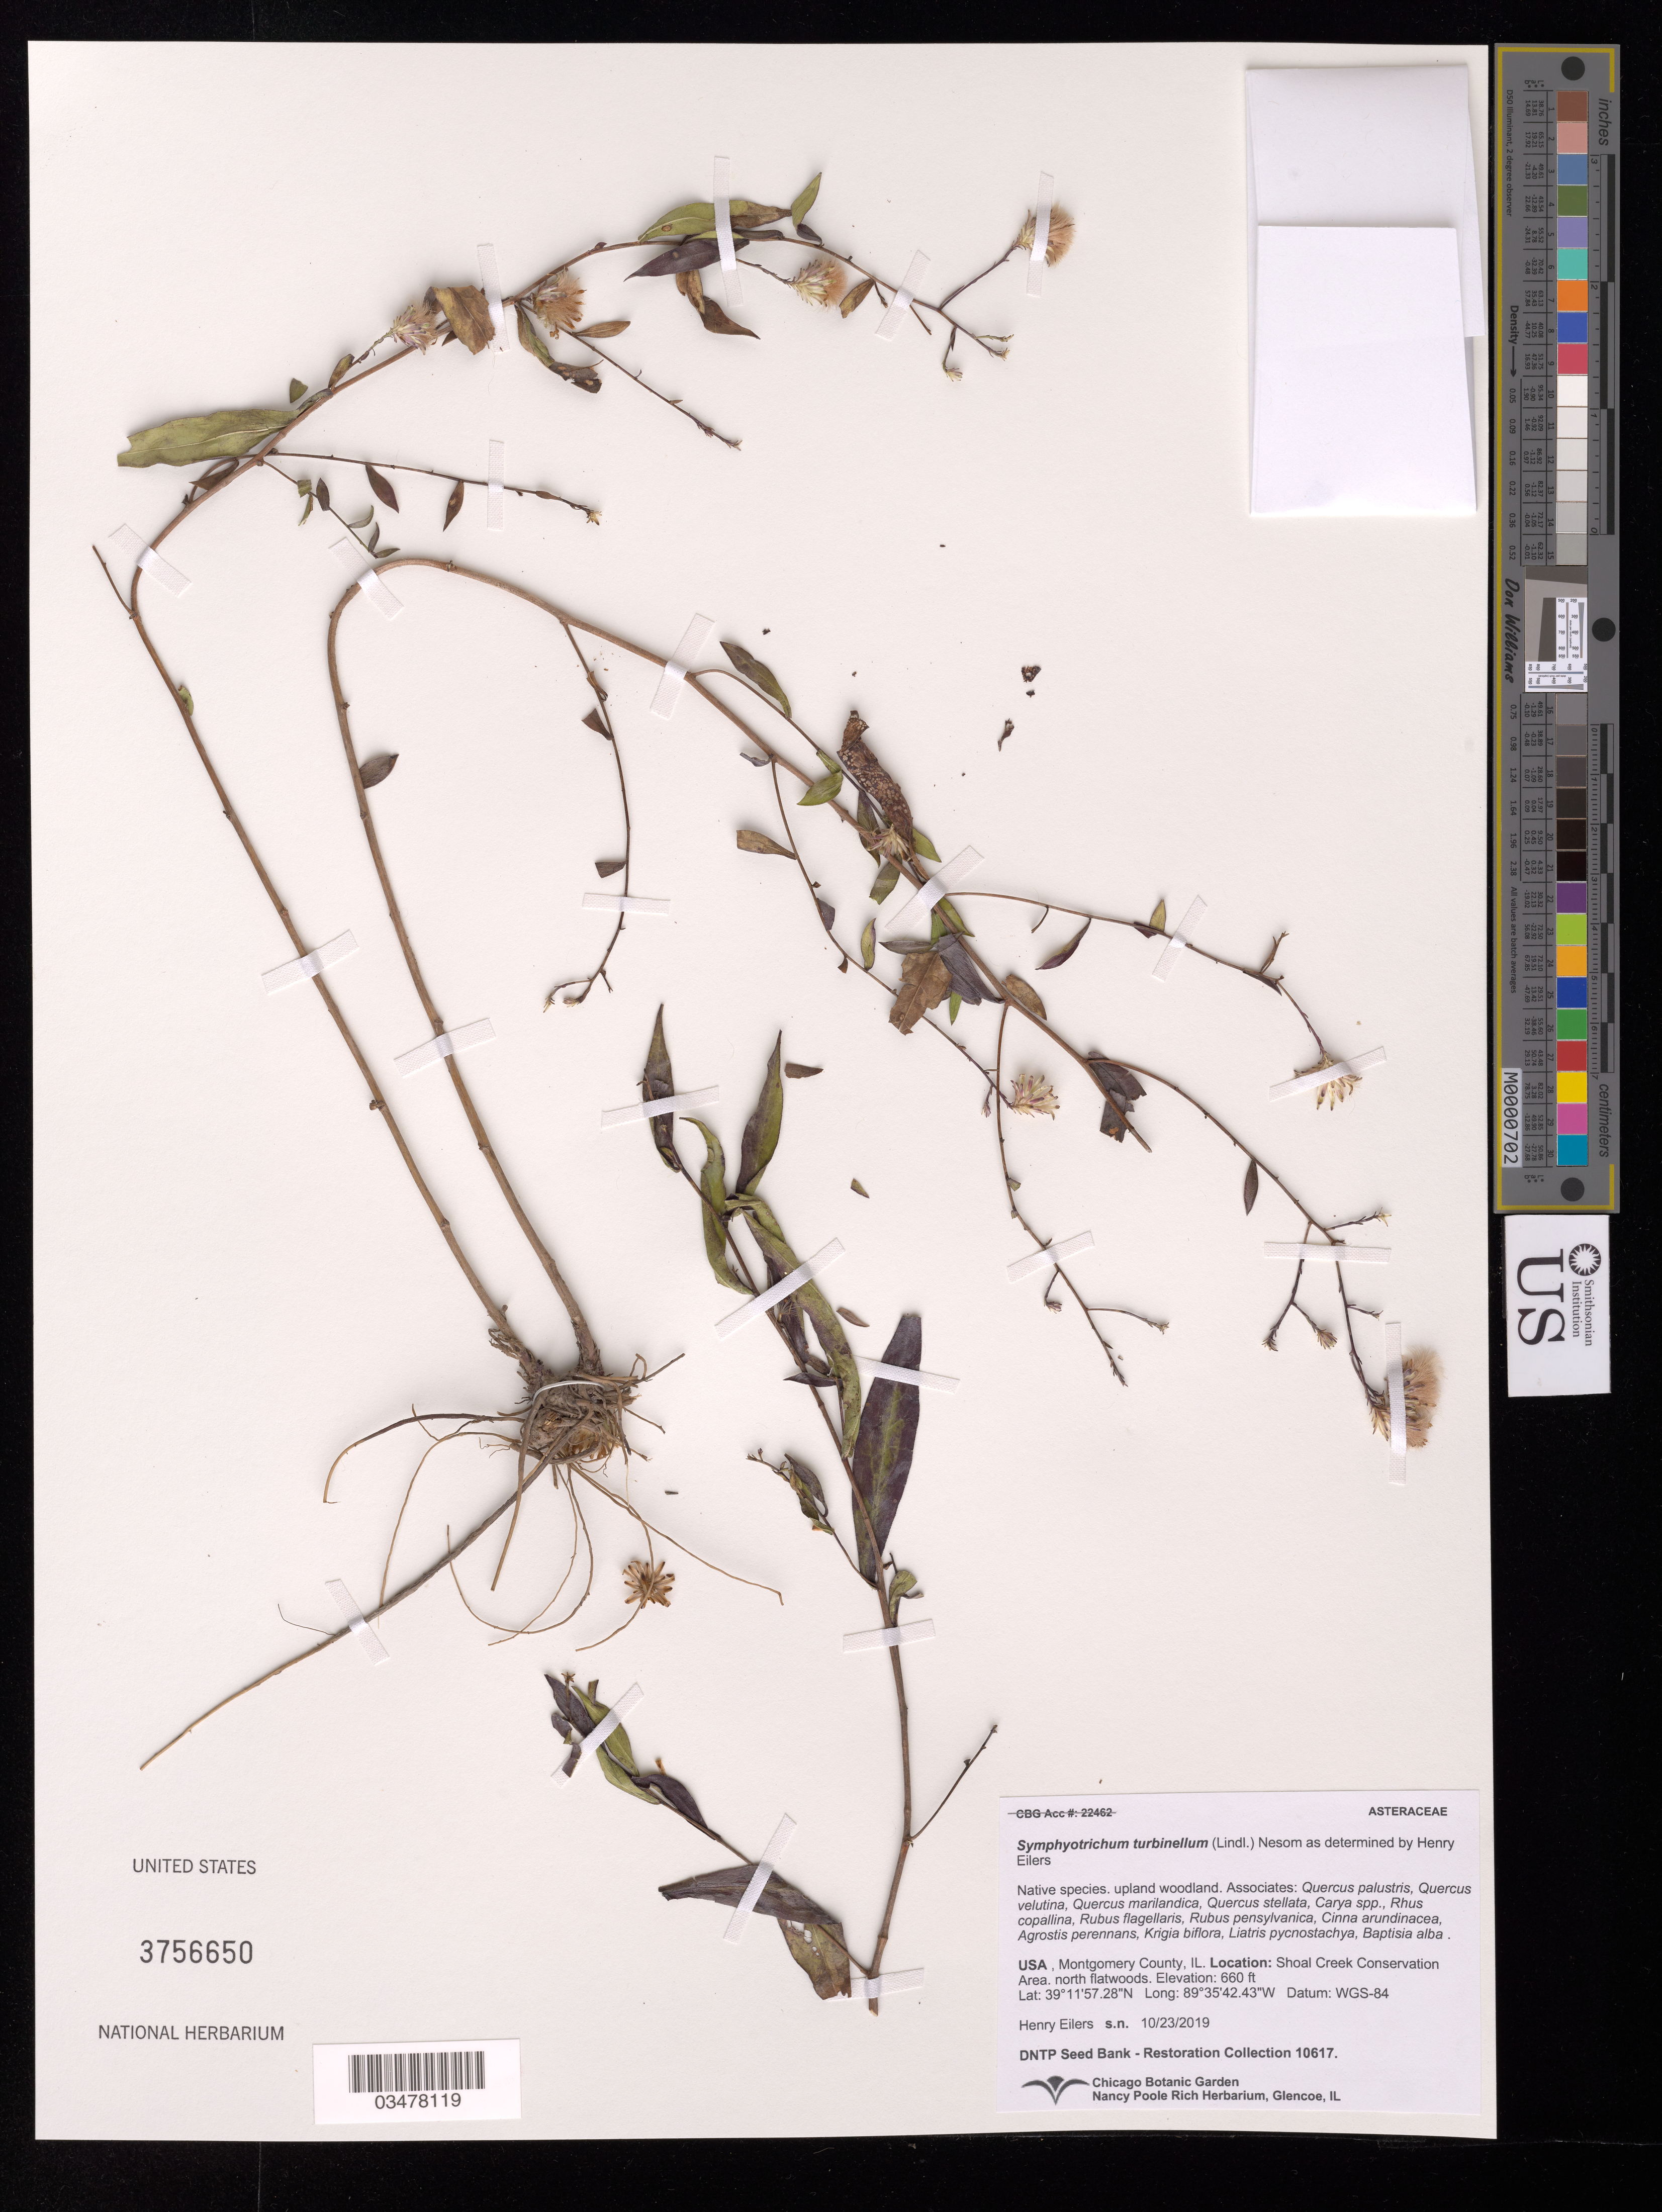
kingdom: Plantae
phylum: Tracheophyta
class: Magnoliopsida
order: Asterales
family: Asteraceae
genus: Symphyotrichum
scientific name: Symphyotrichum turbinellum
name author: (Lindl.) G.L. Nesom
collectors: H. Eilers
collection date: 2019-10-23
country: United States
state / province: Illinois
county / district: Montgomery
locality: Shoal Creek Conservation Area, north flatwoods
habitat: Upland woodland. With Carya sp., Rhus copallina, Rubus flagellaris, Krigia biflora, Baptisia alba, etc.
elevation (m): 201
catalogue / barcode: US 3756650